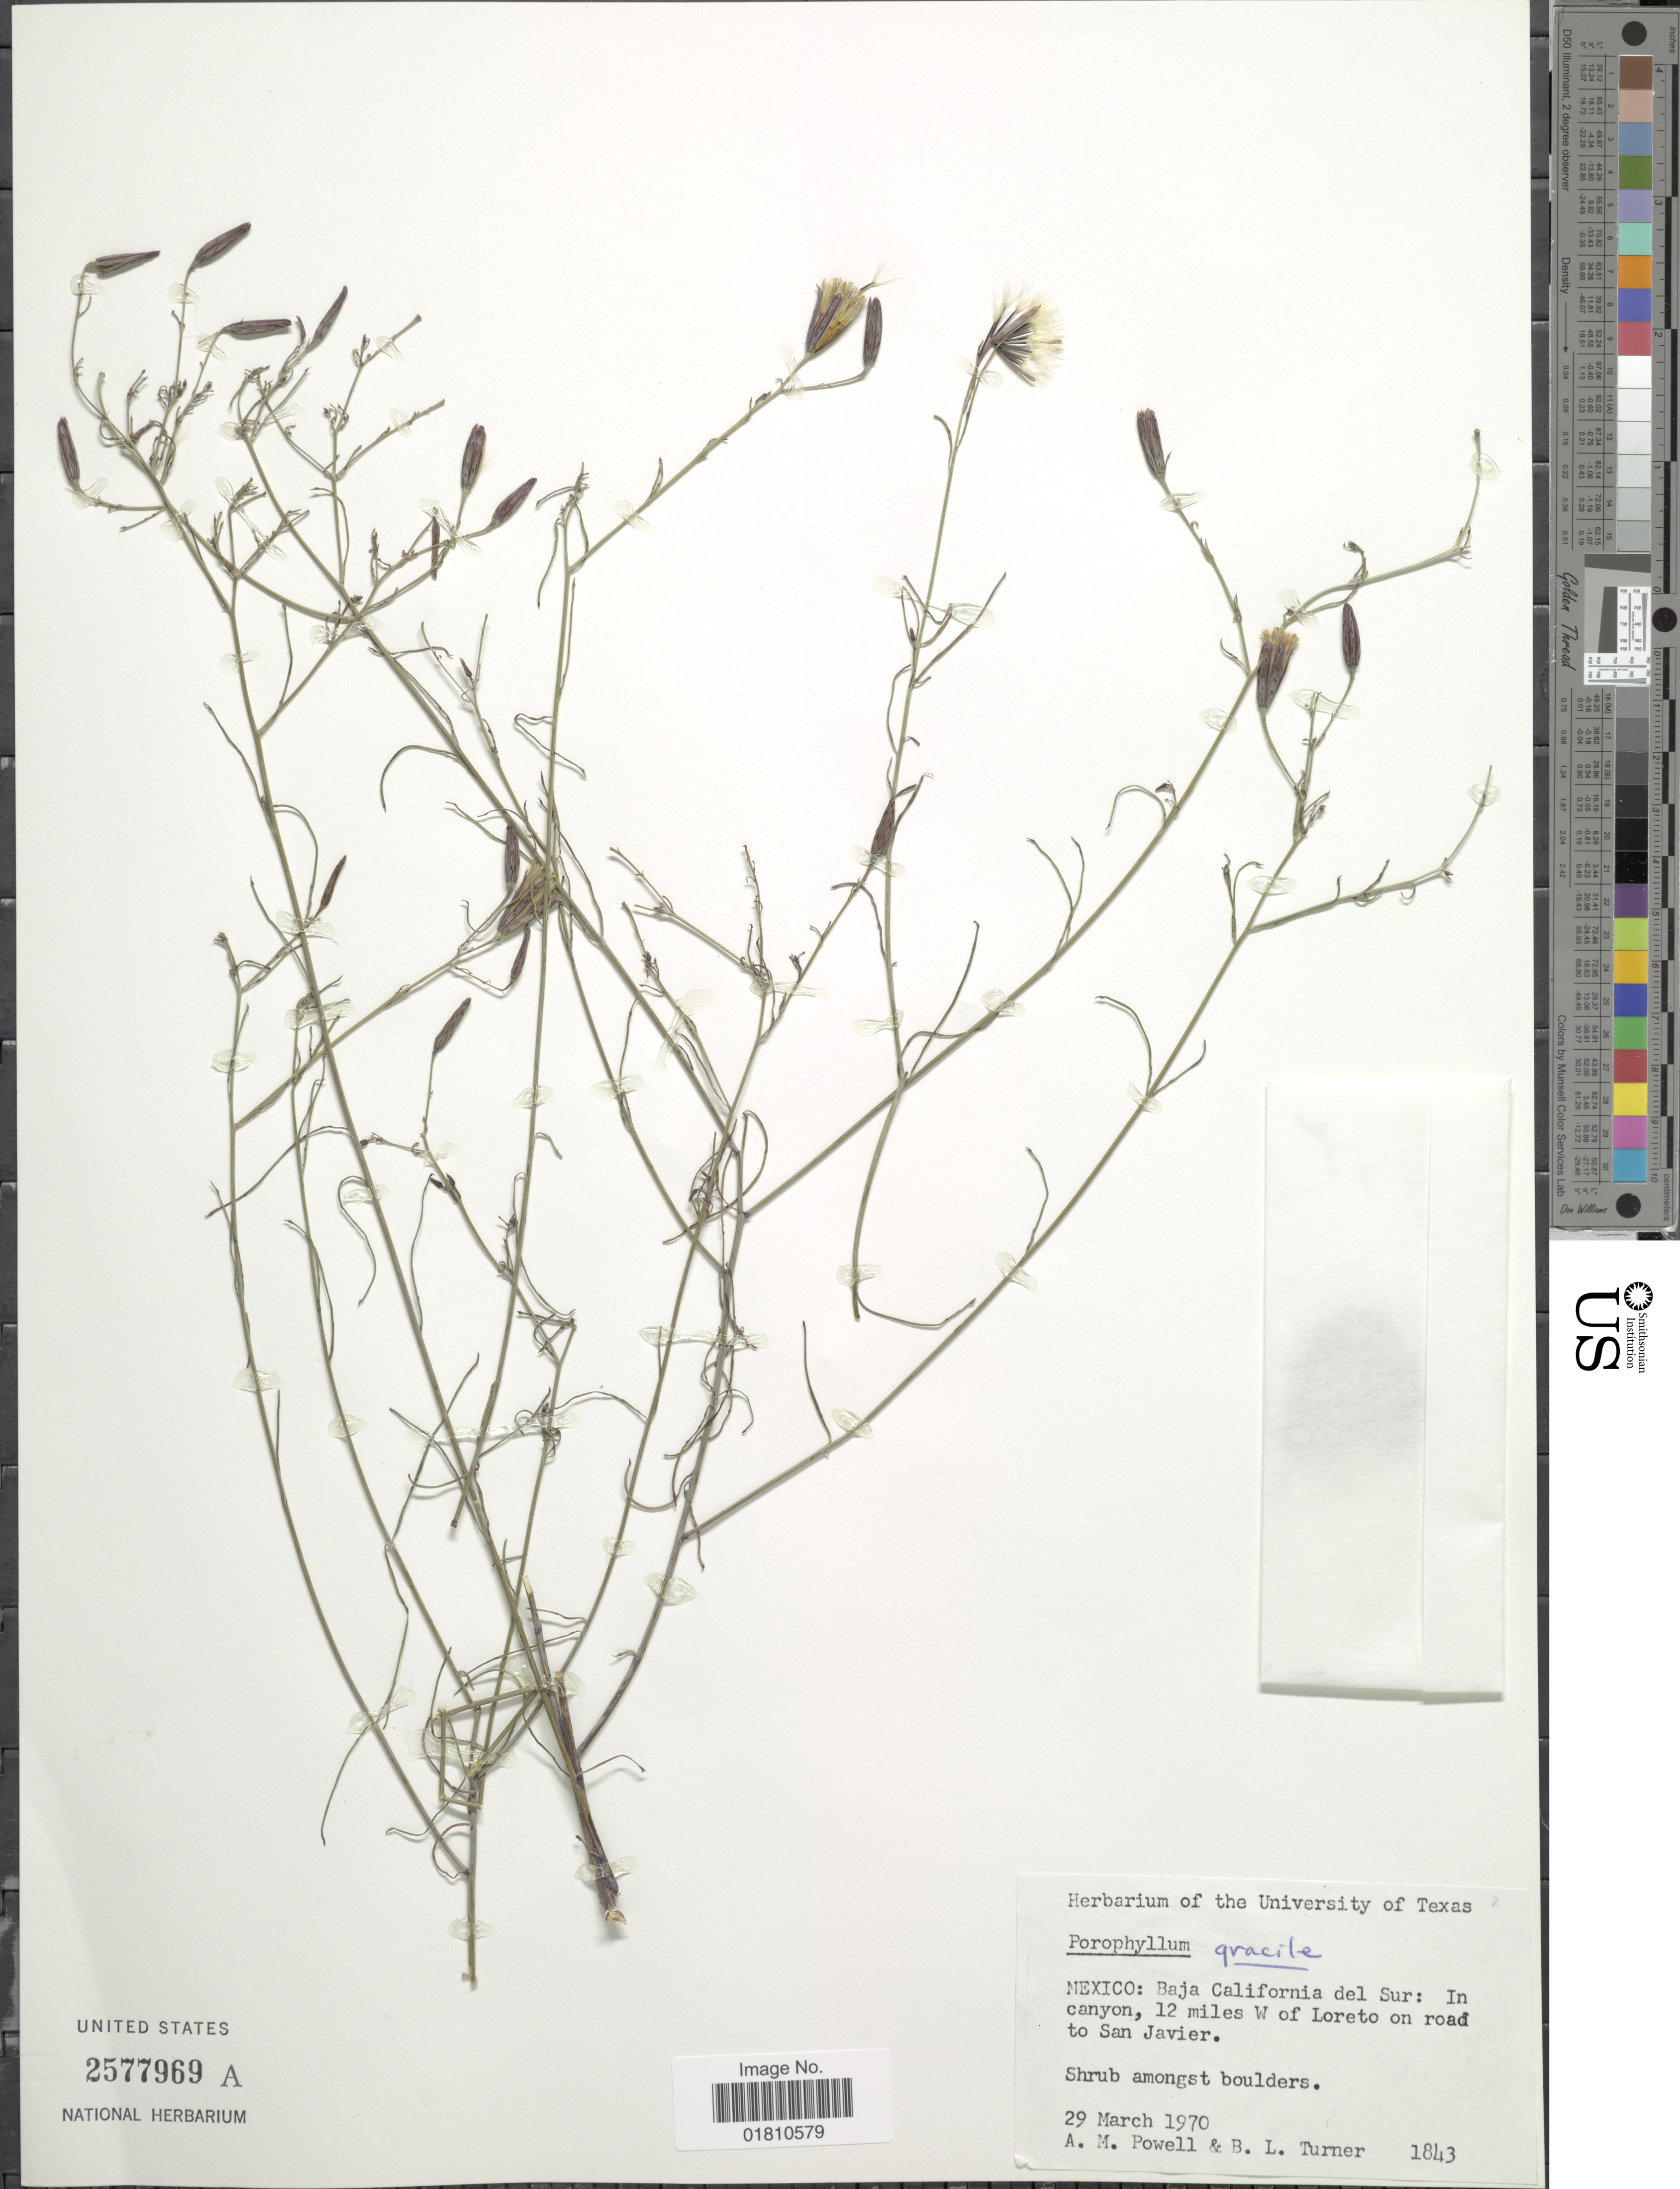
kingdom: Plantae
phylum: Tracheophyta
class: Magnoliopsida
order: Asterales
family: Asteraceae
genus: Porophyllum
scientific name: Porophyllum gracile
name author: Benth.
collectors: A. M. Powell & B. L. Turner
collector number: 1843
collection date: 1970-03-29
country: Mexico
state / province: Baja California Sur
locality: Baja California del Sur: in canyon, 12 miles W of Loreto on road to San Javier.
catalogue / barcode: US 2577969A